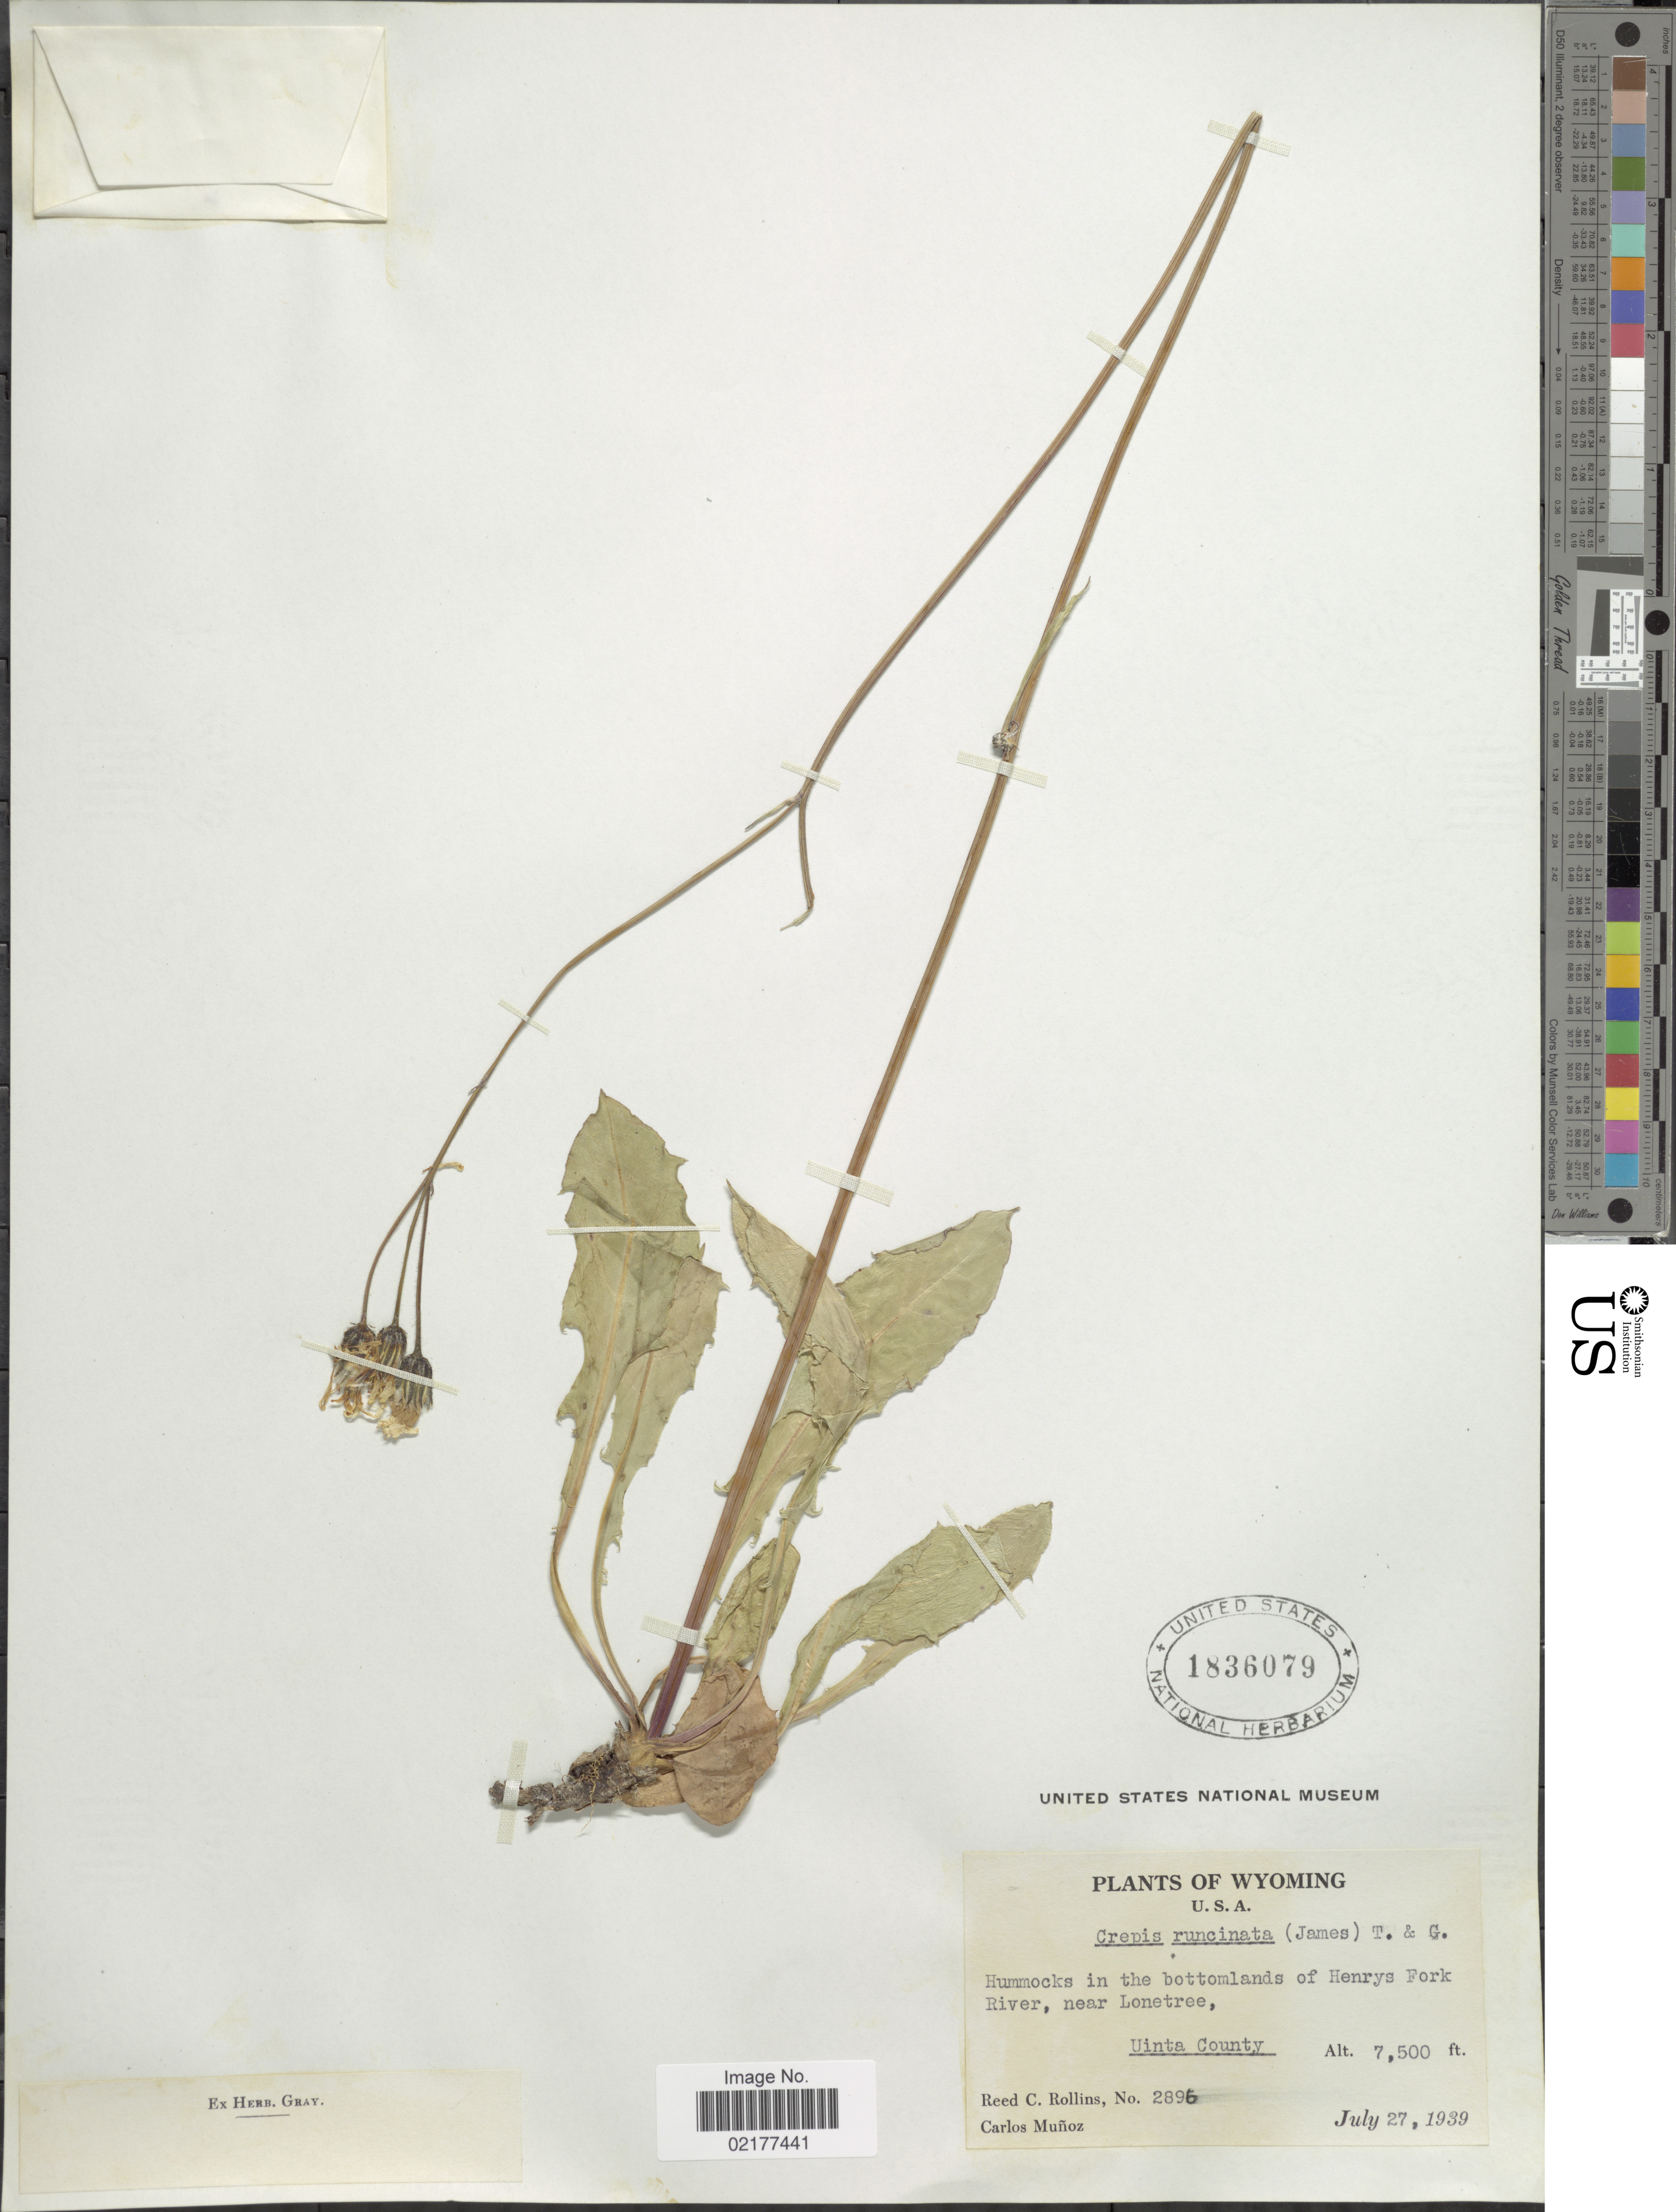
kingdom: Plantae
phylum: Tracheophyta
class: Magnoliopsida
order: Asterales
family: Asteraceae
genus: Crepis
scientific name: Crepis runcinata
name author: Torr. & A. Gray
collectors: R. C. Rollins & C. Muñoz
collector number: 2896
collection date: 1939-07-27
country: United States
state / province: Wyoming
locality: Henrys Fork River, near Lonetree. Uinta County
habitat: hummocks in the bottomlands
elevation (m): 2286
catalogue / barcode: US 1836079